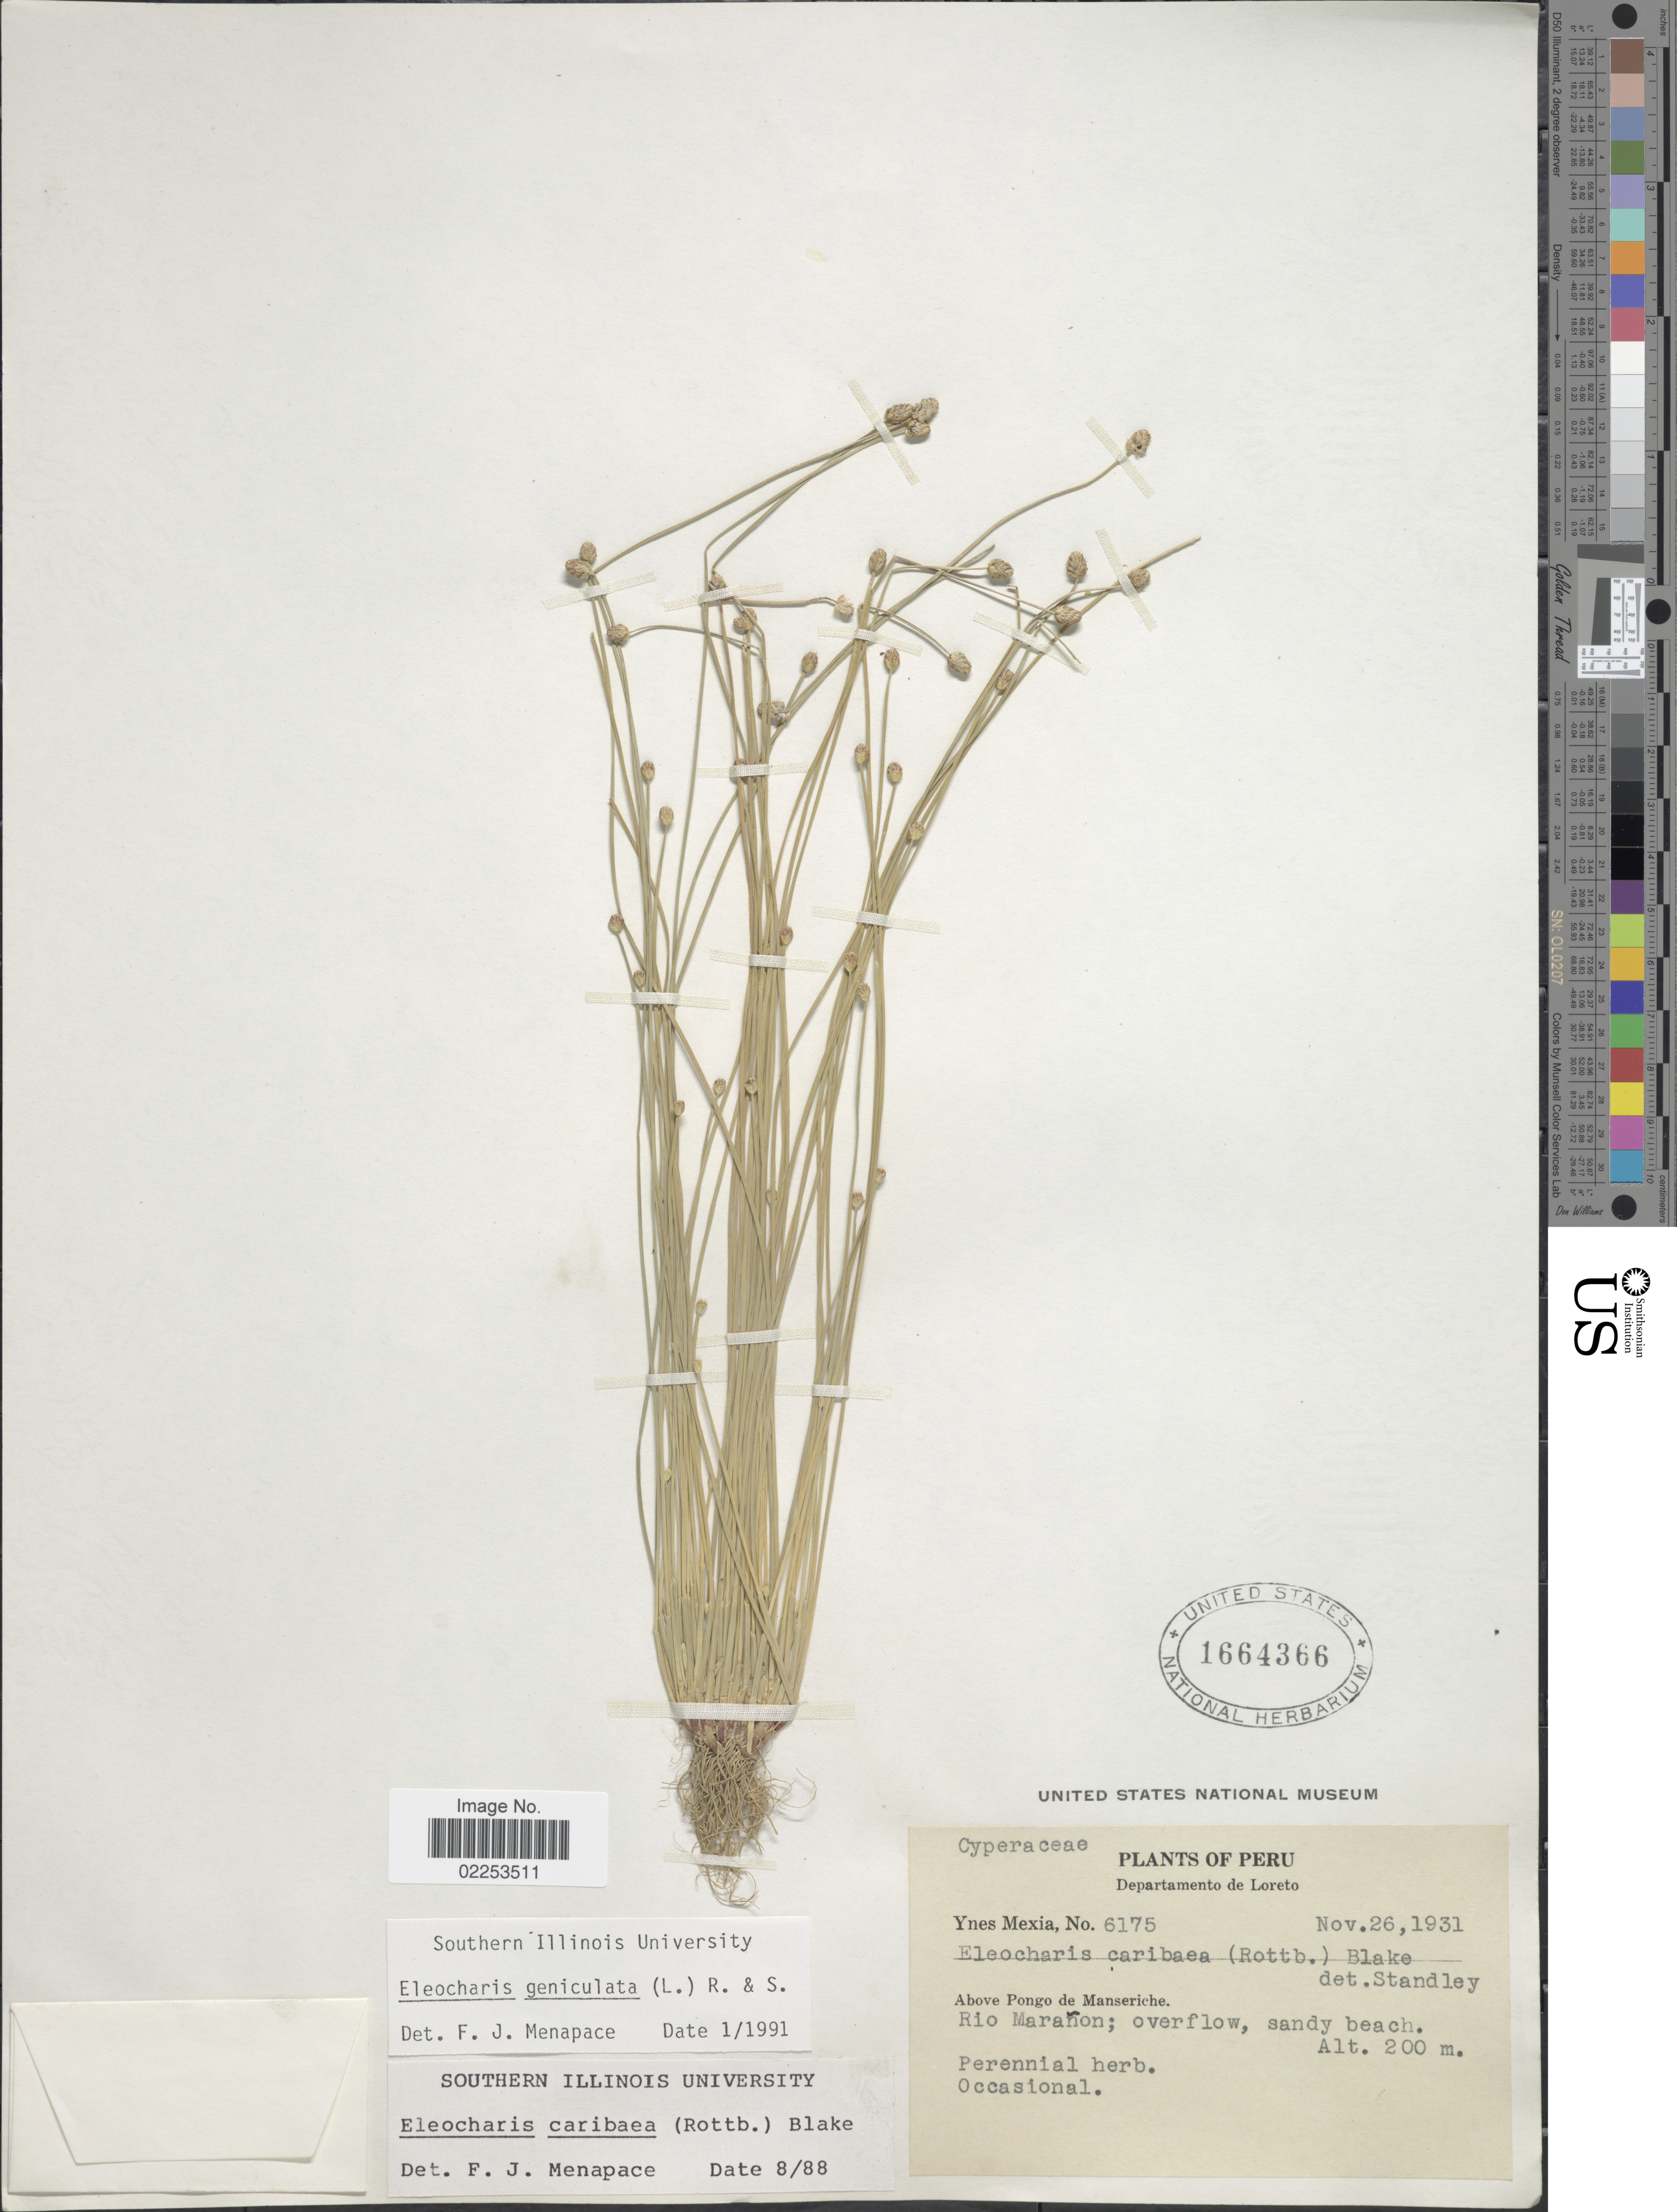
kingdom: Plantae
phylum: Tracheophyta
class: Liliopsida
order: Poales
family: Cyperaceae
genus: Eleocharis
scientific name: Eleocharis geniculata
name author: (L.) Roem. & Schult.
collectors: Y. Mexia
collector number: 6175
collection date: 1931-11-26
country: Peru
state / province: Loreto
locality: Peru, Departamento de Loreto. Above Pongo de Manseriche. Rio Maranon.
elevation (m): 200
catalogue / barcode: US 1664366